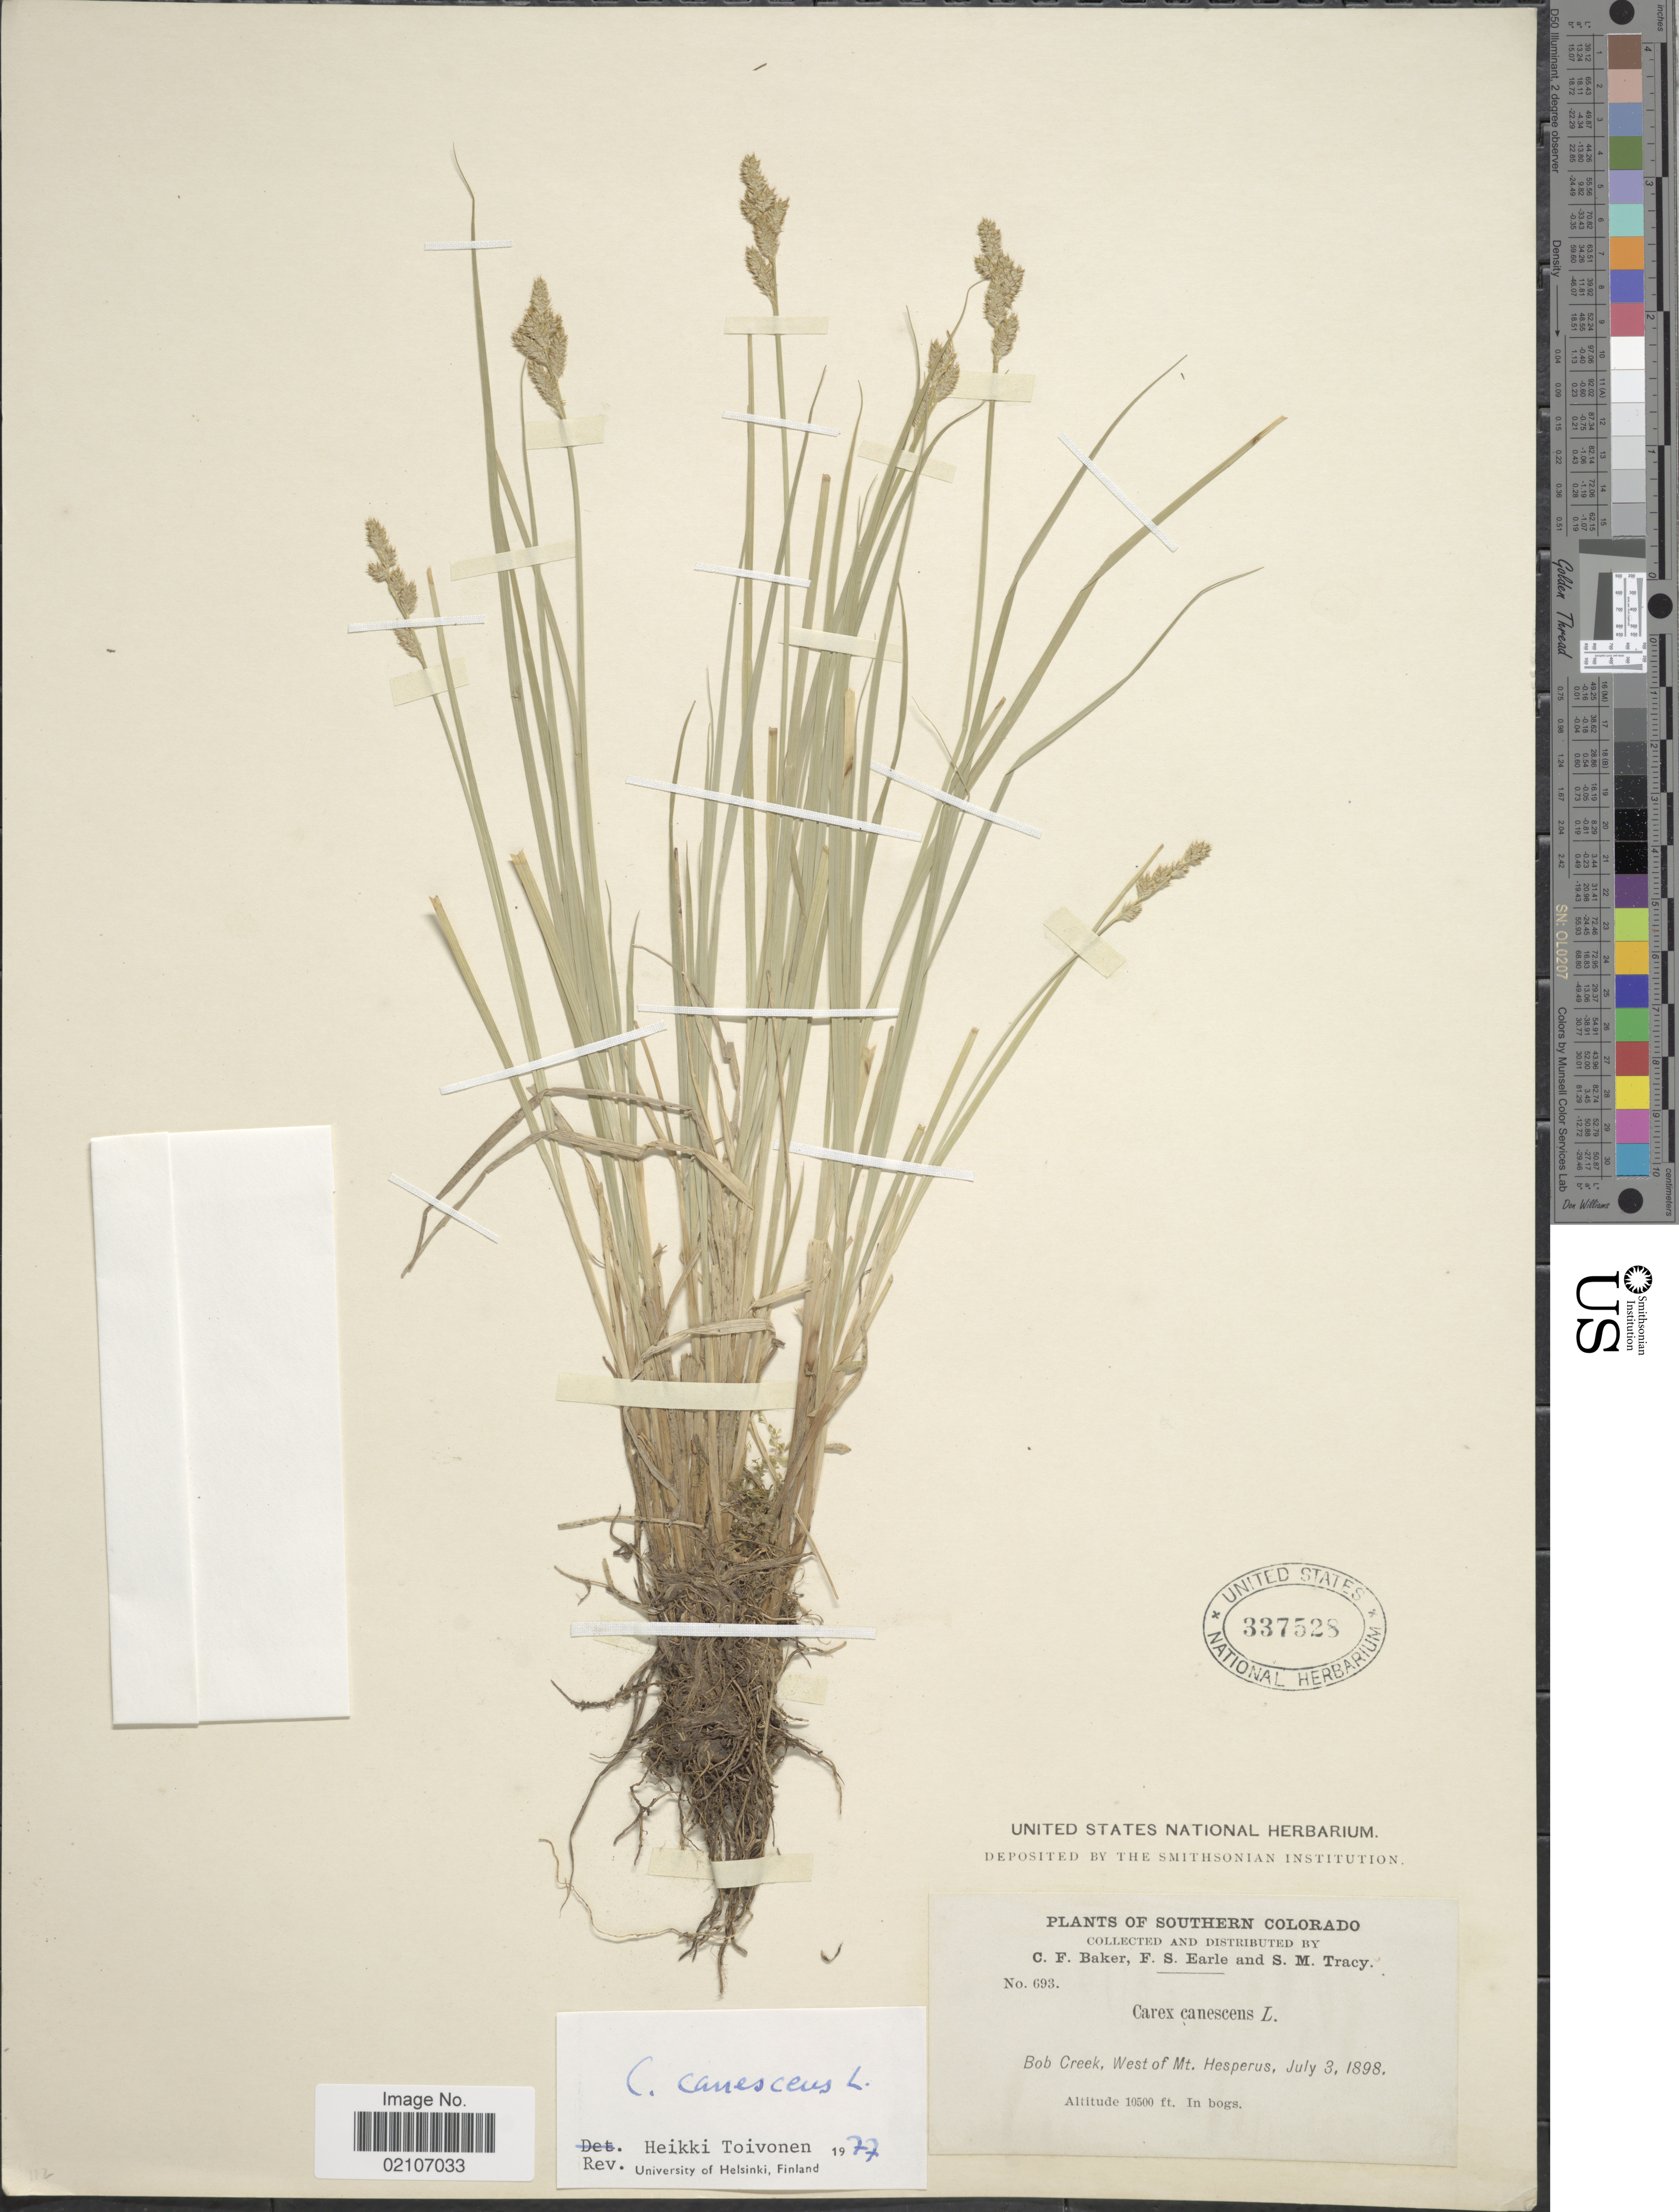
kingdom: Plantae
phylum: Tracheophyta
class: Liliopsida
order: Poales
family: Cyperaceae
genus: Carex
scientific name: Carex canescens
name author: L.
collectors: C. F. Baker, F. S. Earle & S. M. Tracy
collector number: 693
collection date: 1898-07-03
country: United States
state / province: Colorado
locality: Southern Colorado, Bob Creek, West of Mt. Hesperus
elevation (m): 3200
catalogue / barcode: US 337528